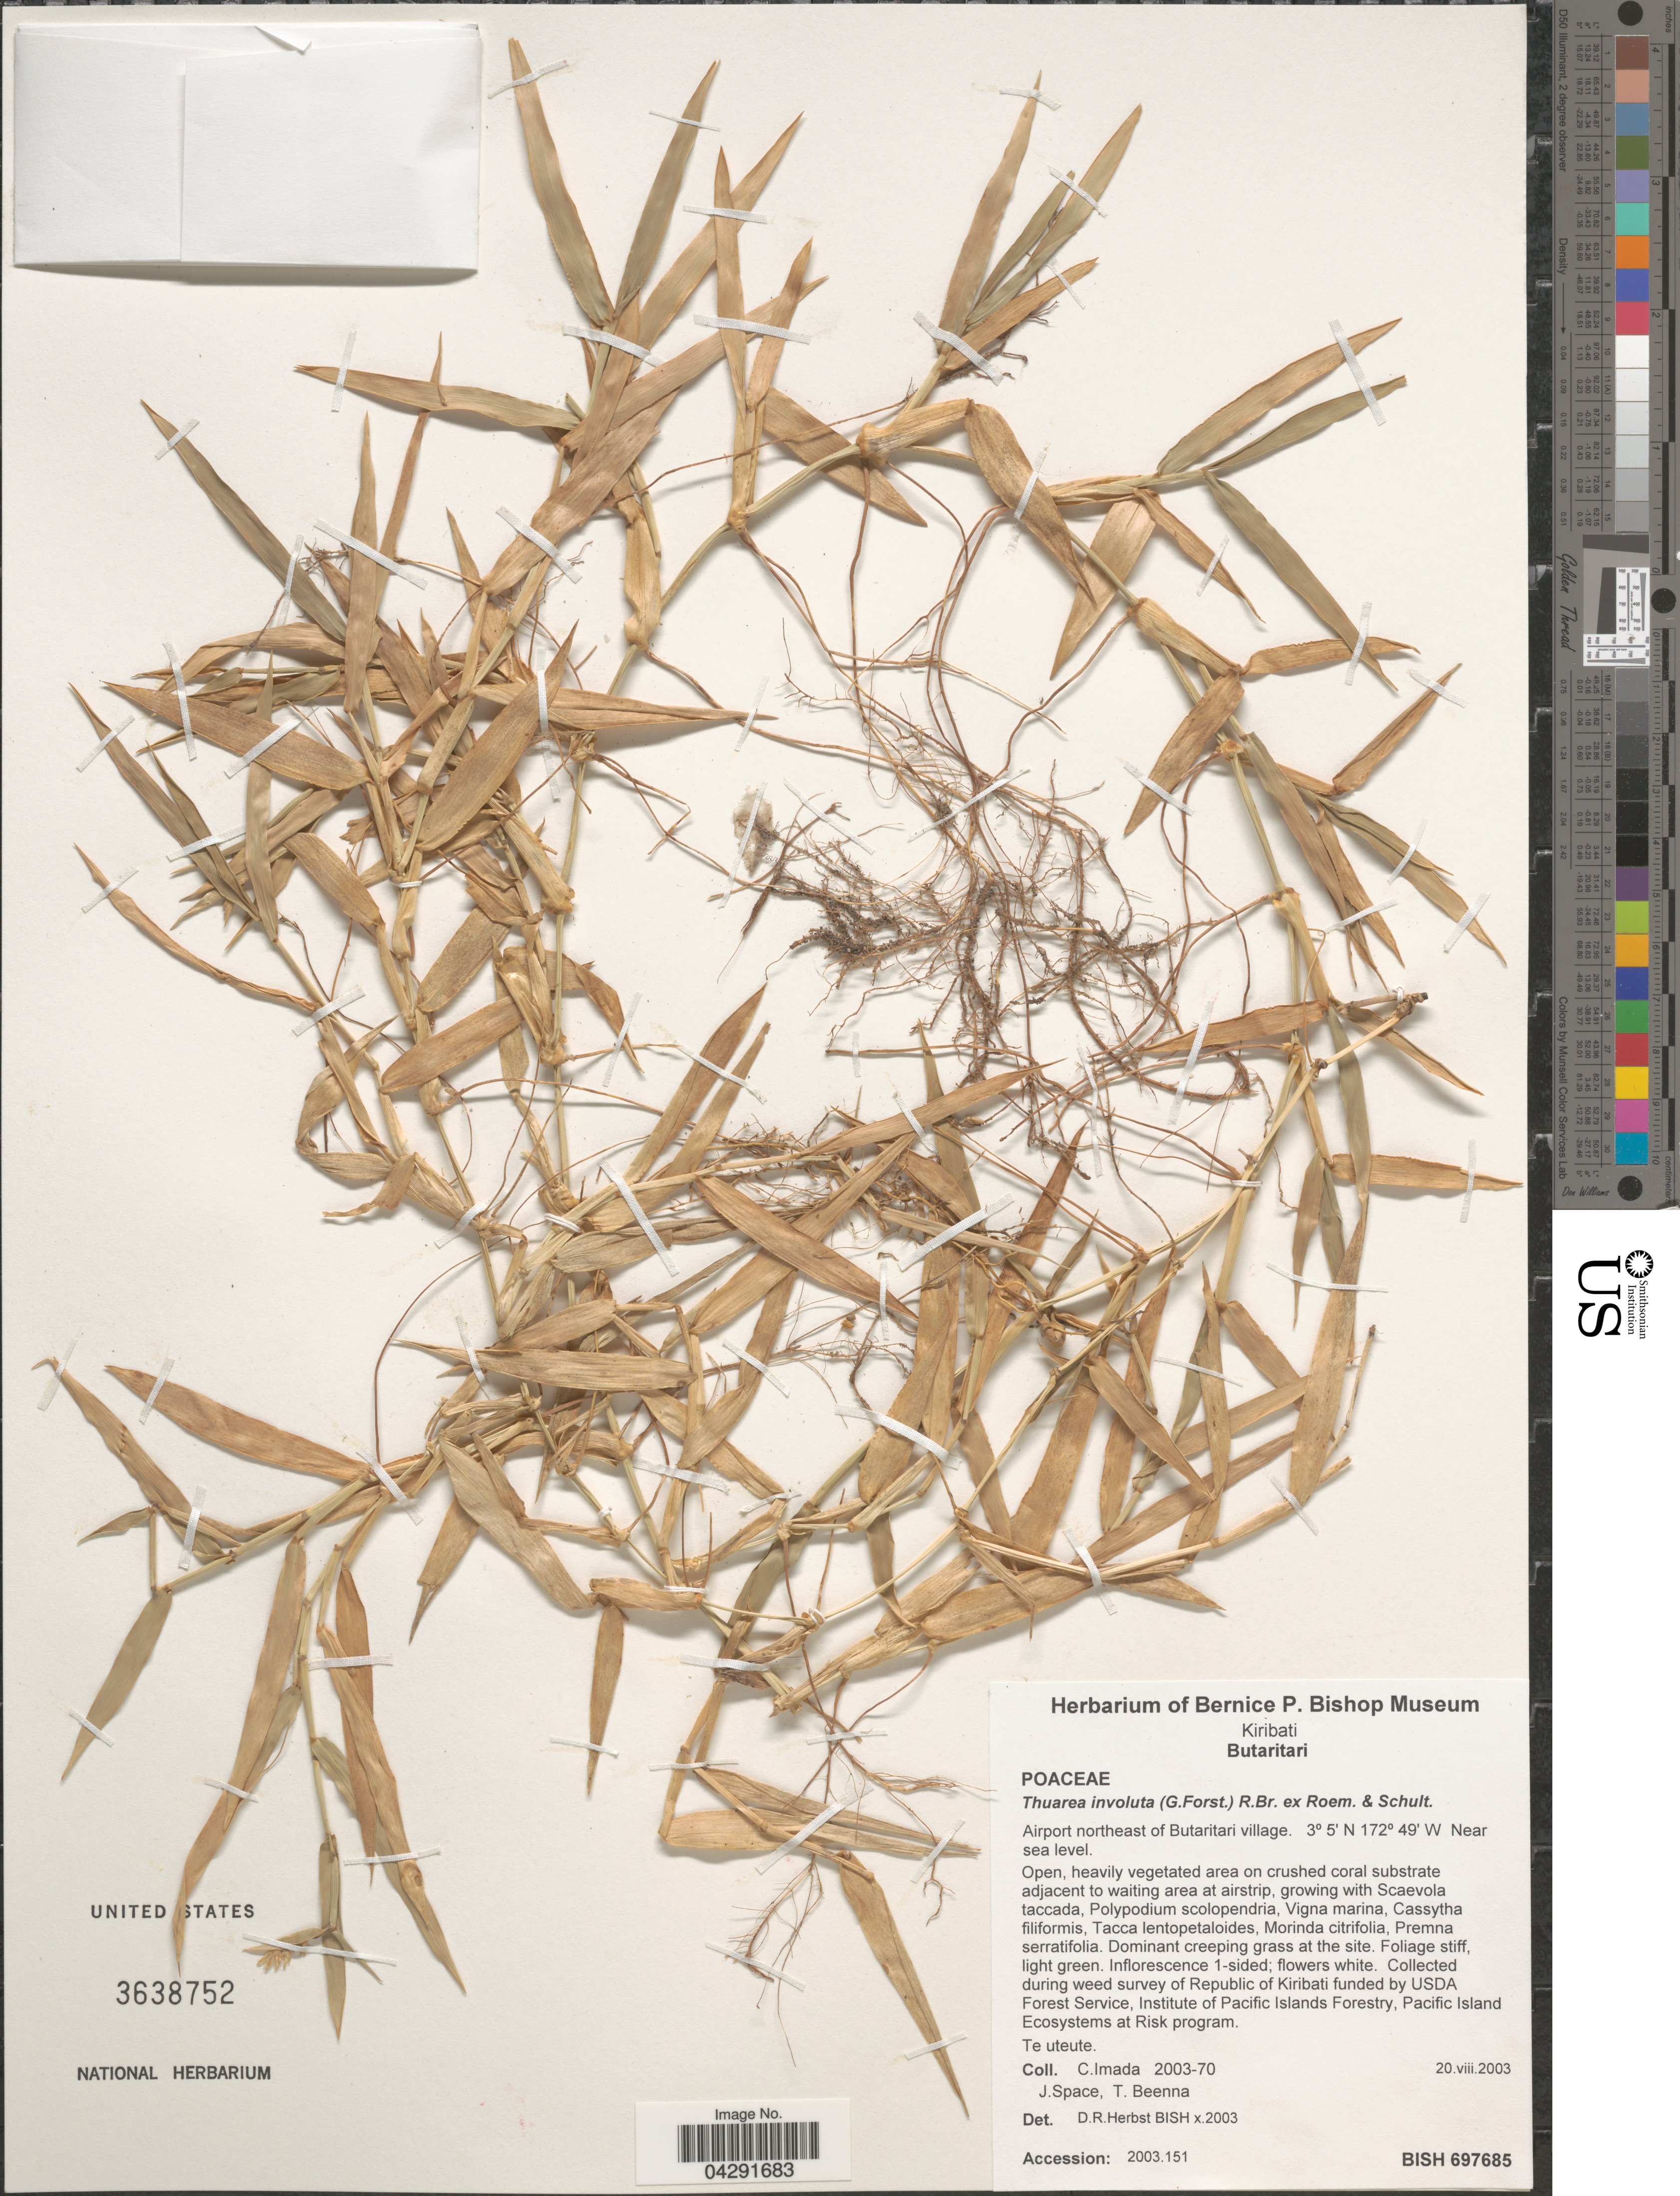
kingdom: Plantae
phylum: Tracheophyta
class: Liliopsida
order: Poales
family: Poaceae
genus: Thuarea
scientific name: Thuarea involuta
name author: (G. Forst.) R. Br. ex Sm.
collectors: C. Imada, J. Space & T. Beenna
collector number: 2003-70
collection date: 2003-08-20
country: Kiribati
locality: Butaritari. Airport northeast of Butaritari village. Weed survey of Republic of Kiribati.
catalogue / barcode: US 3638752